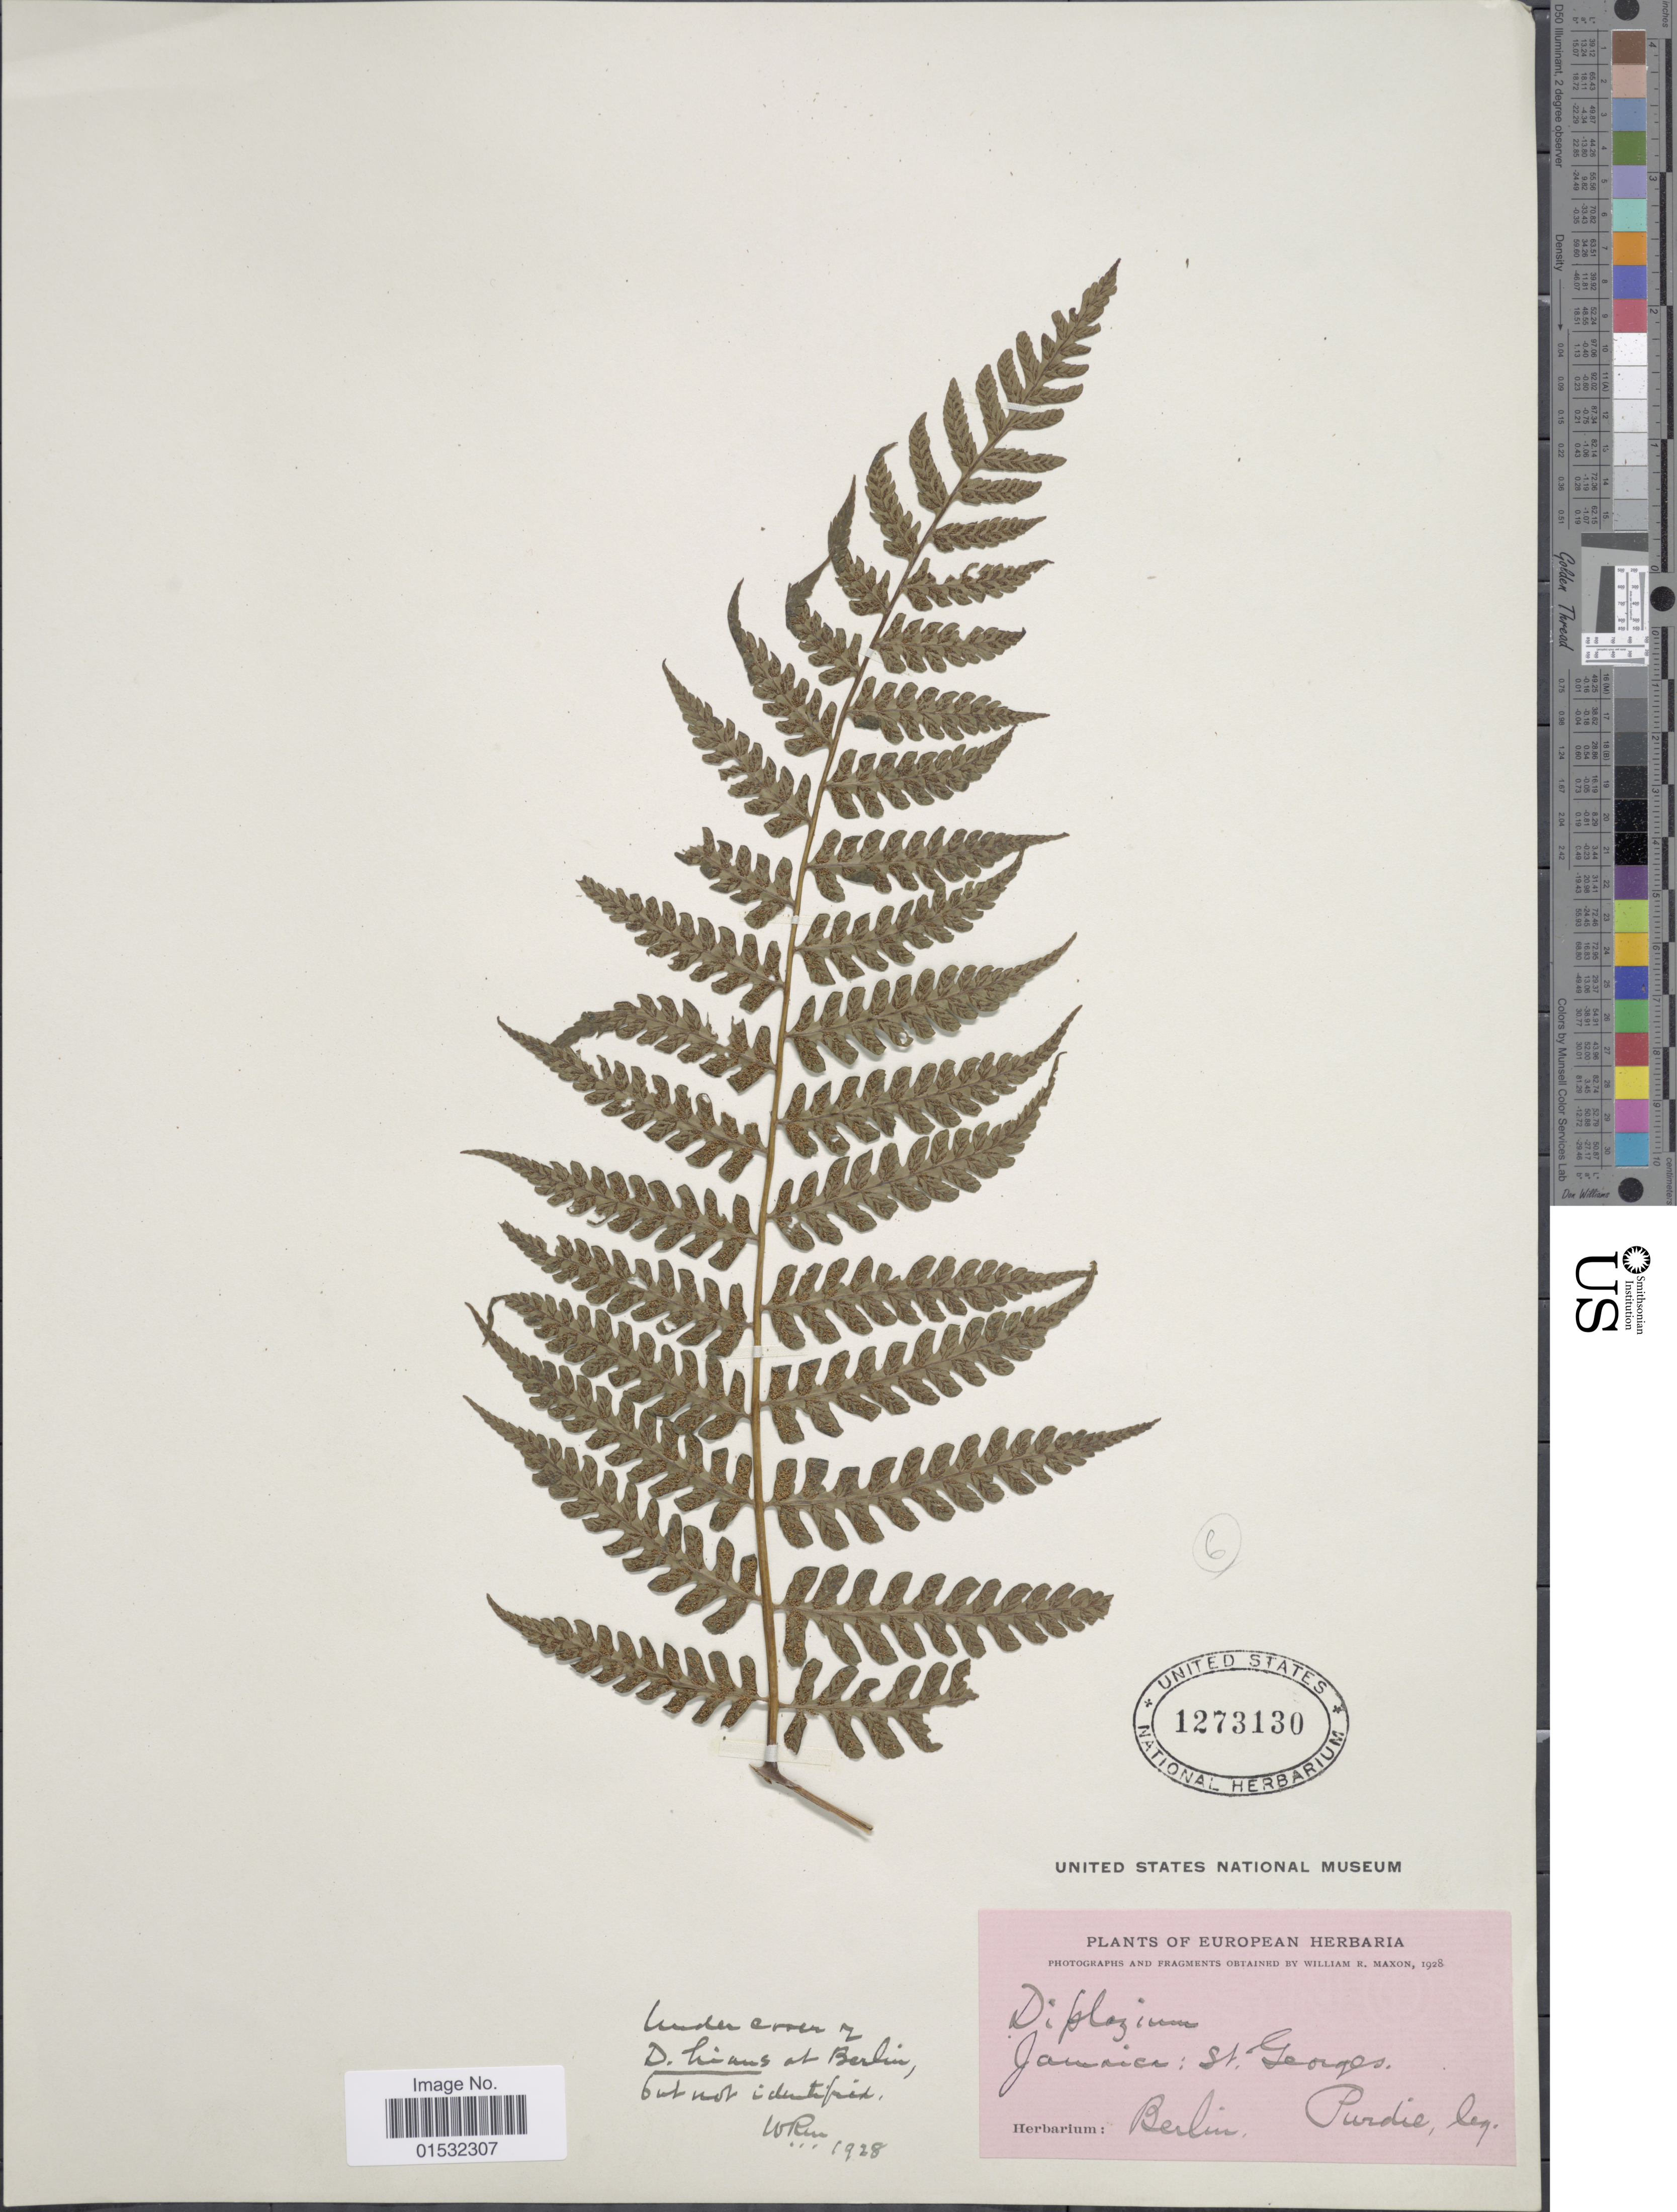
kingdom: Plantae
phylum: Tracheophyta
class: Polypodiopsida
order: Polypodiales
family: Athyriaceae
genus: Diplazium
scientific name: Diplazium hians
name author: Kunze ex Klotzsch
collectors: W. Purdie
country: Jamaica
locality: Europian Herbaria. St. Georges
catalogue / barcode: US 1273130